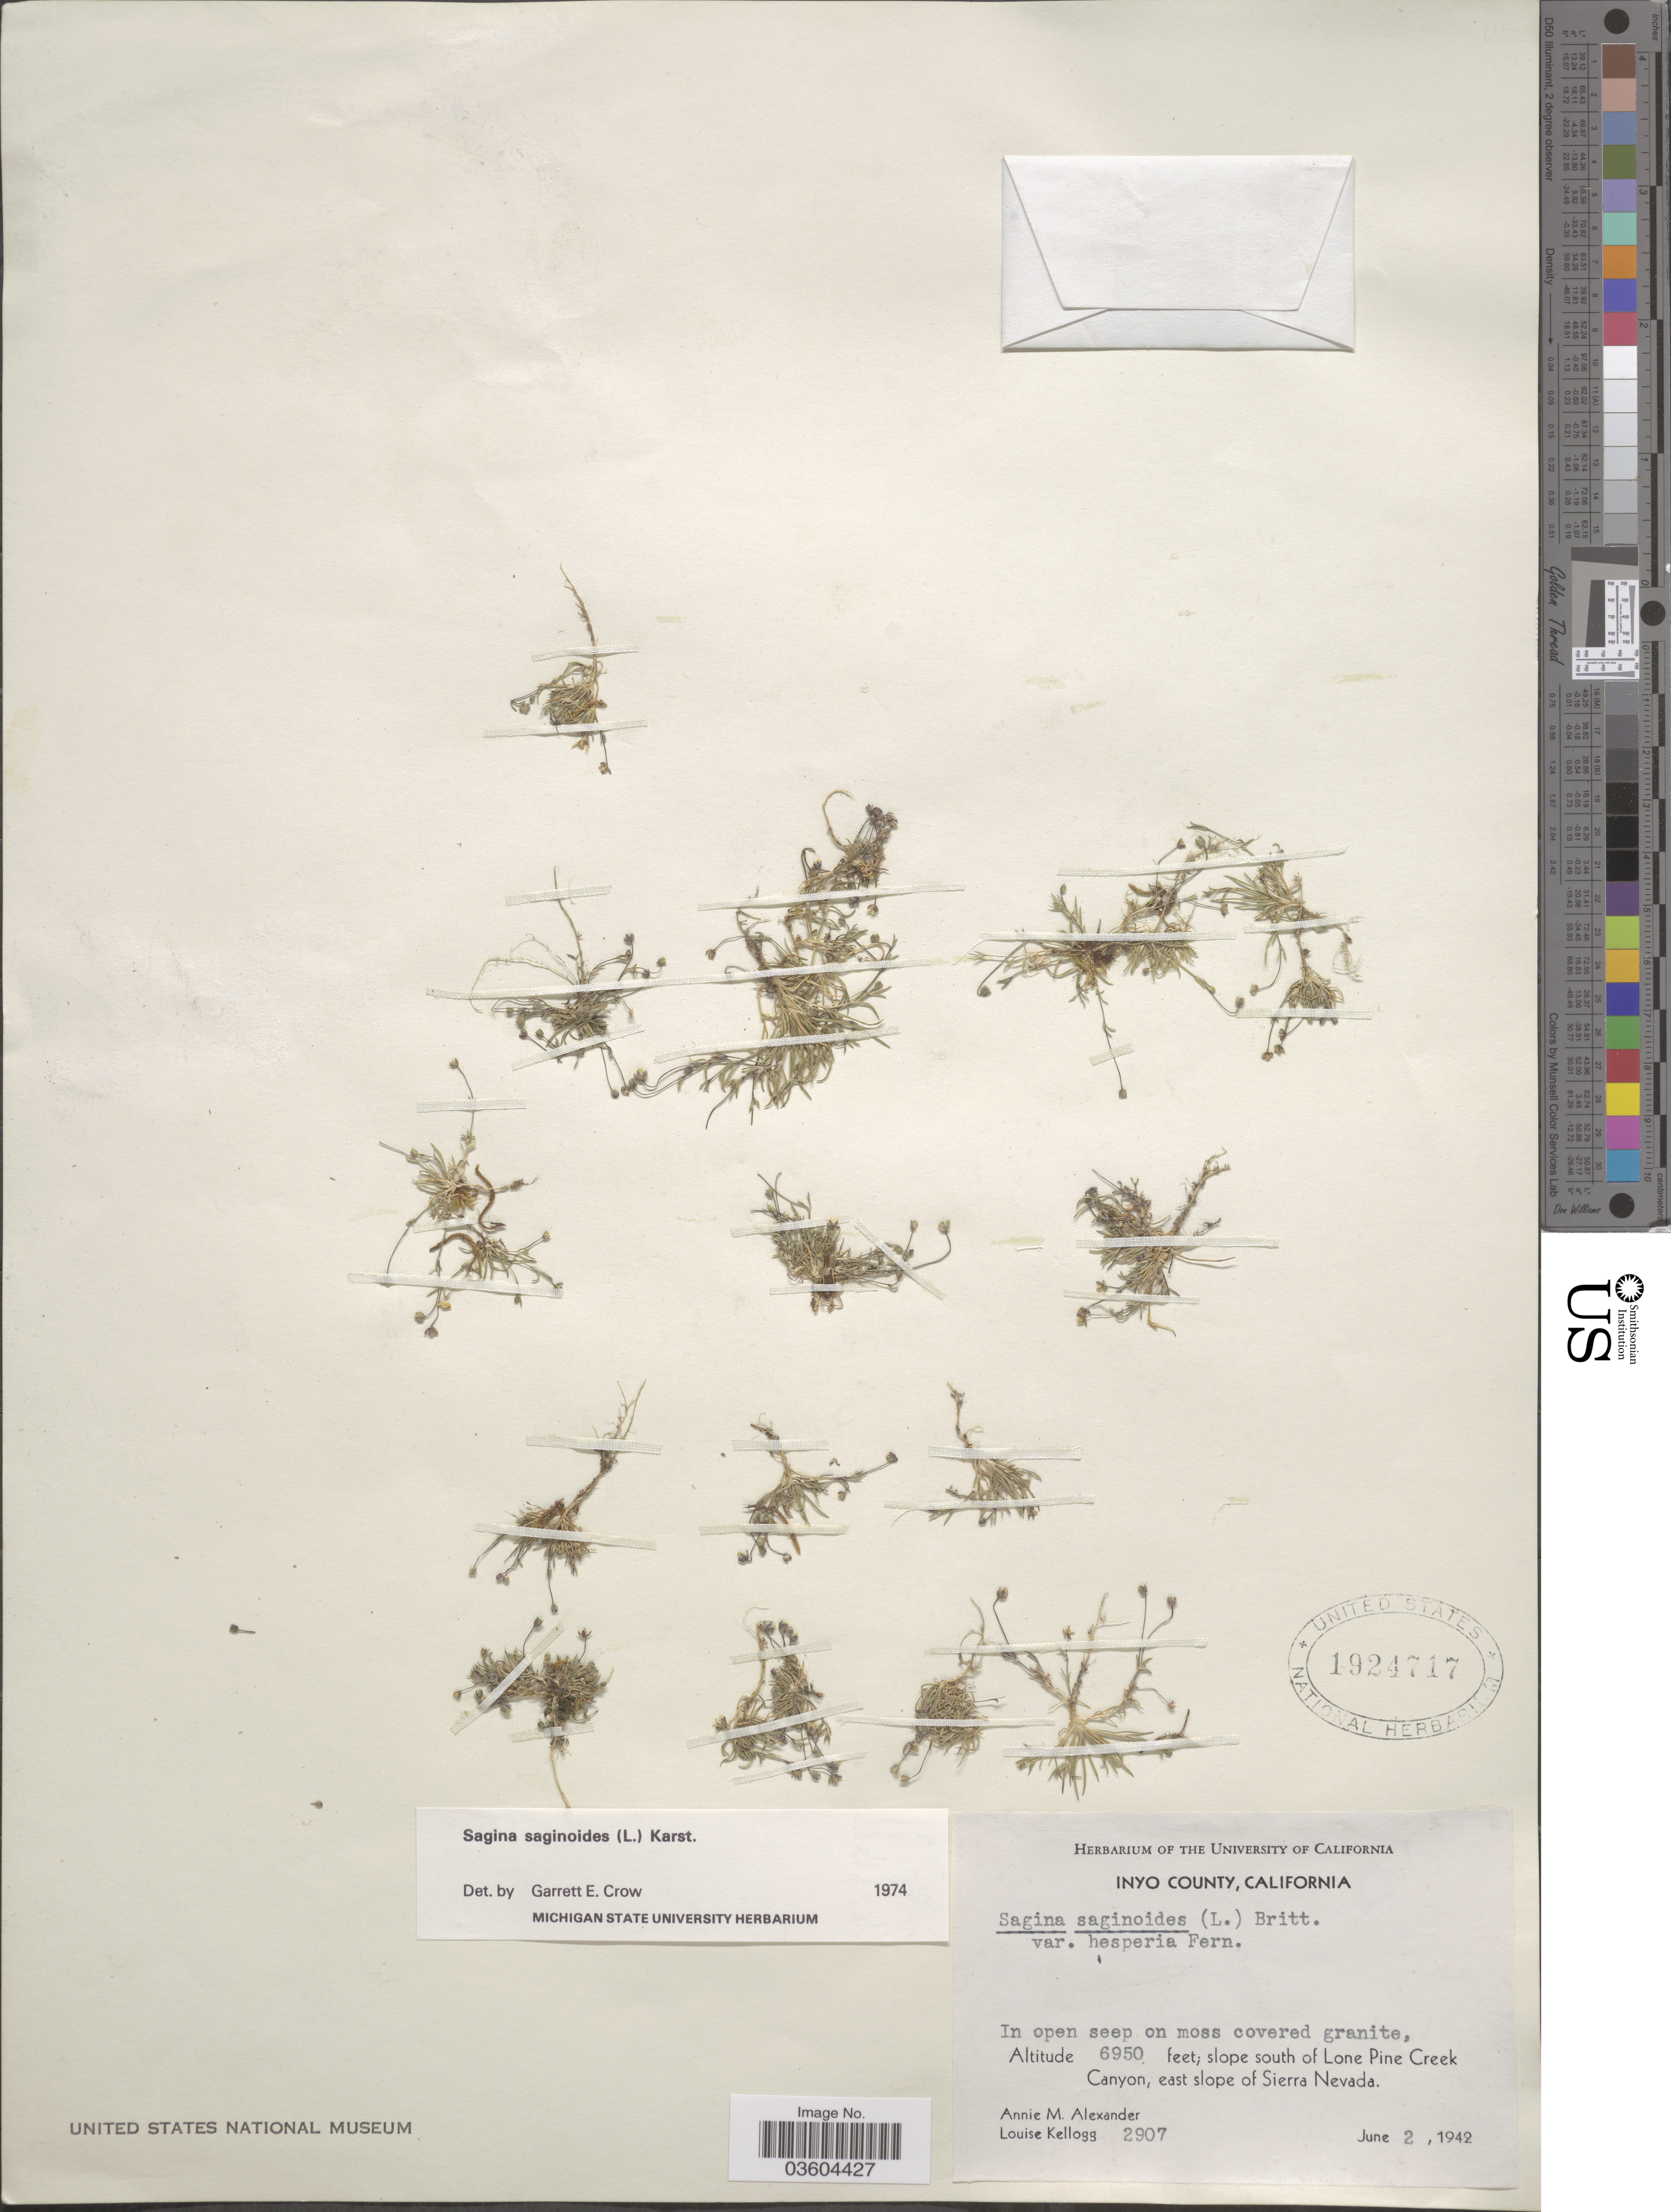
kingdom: Plantae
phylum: Tracheophyta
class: Magnoliopsida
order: Caryophyllales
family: Caryophyllaceae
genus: Sagina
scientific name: Sagina saginoides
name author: (L.) H. Karst.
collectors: A. M. Alexander & L. Kellogg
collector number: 2907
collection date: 1942-06-02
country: United States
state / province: California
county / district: Inyo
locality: Inyo County. Slope south of Lone Pine Creek Canyon, east slope of Sierra Nevada.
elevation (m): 2118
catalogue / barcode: US 1924717